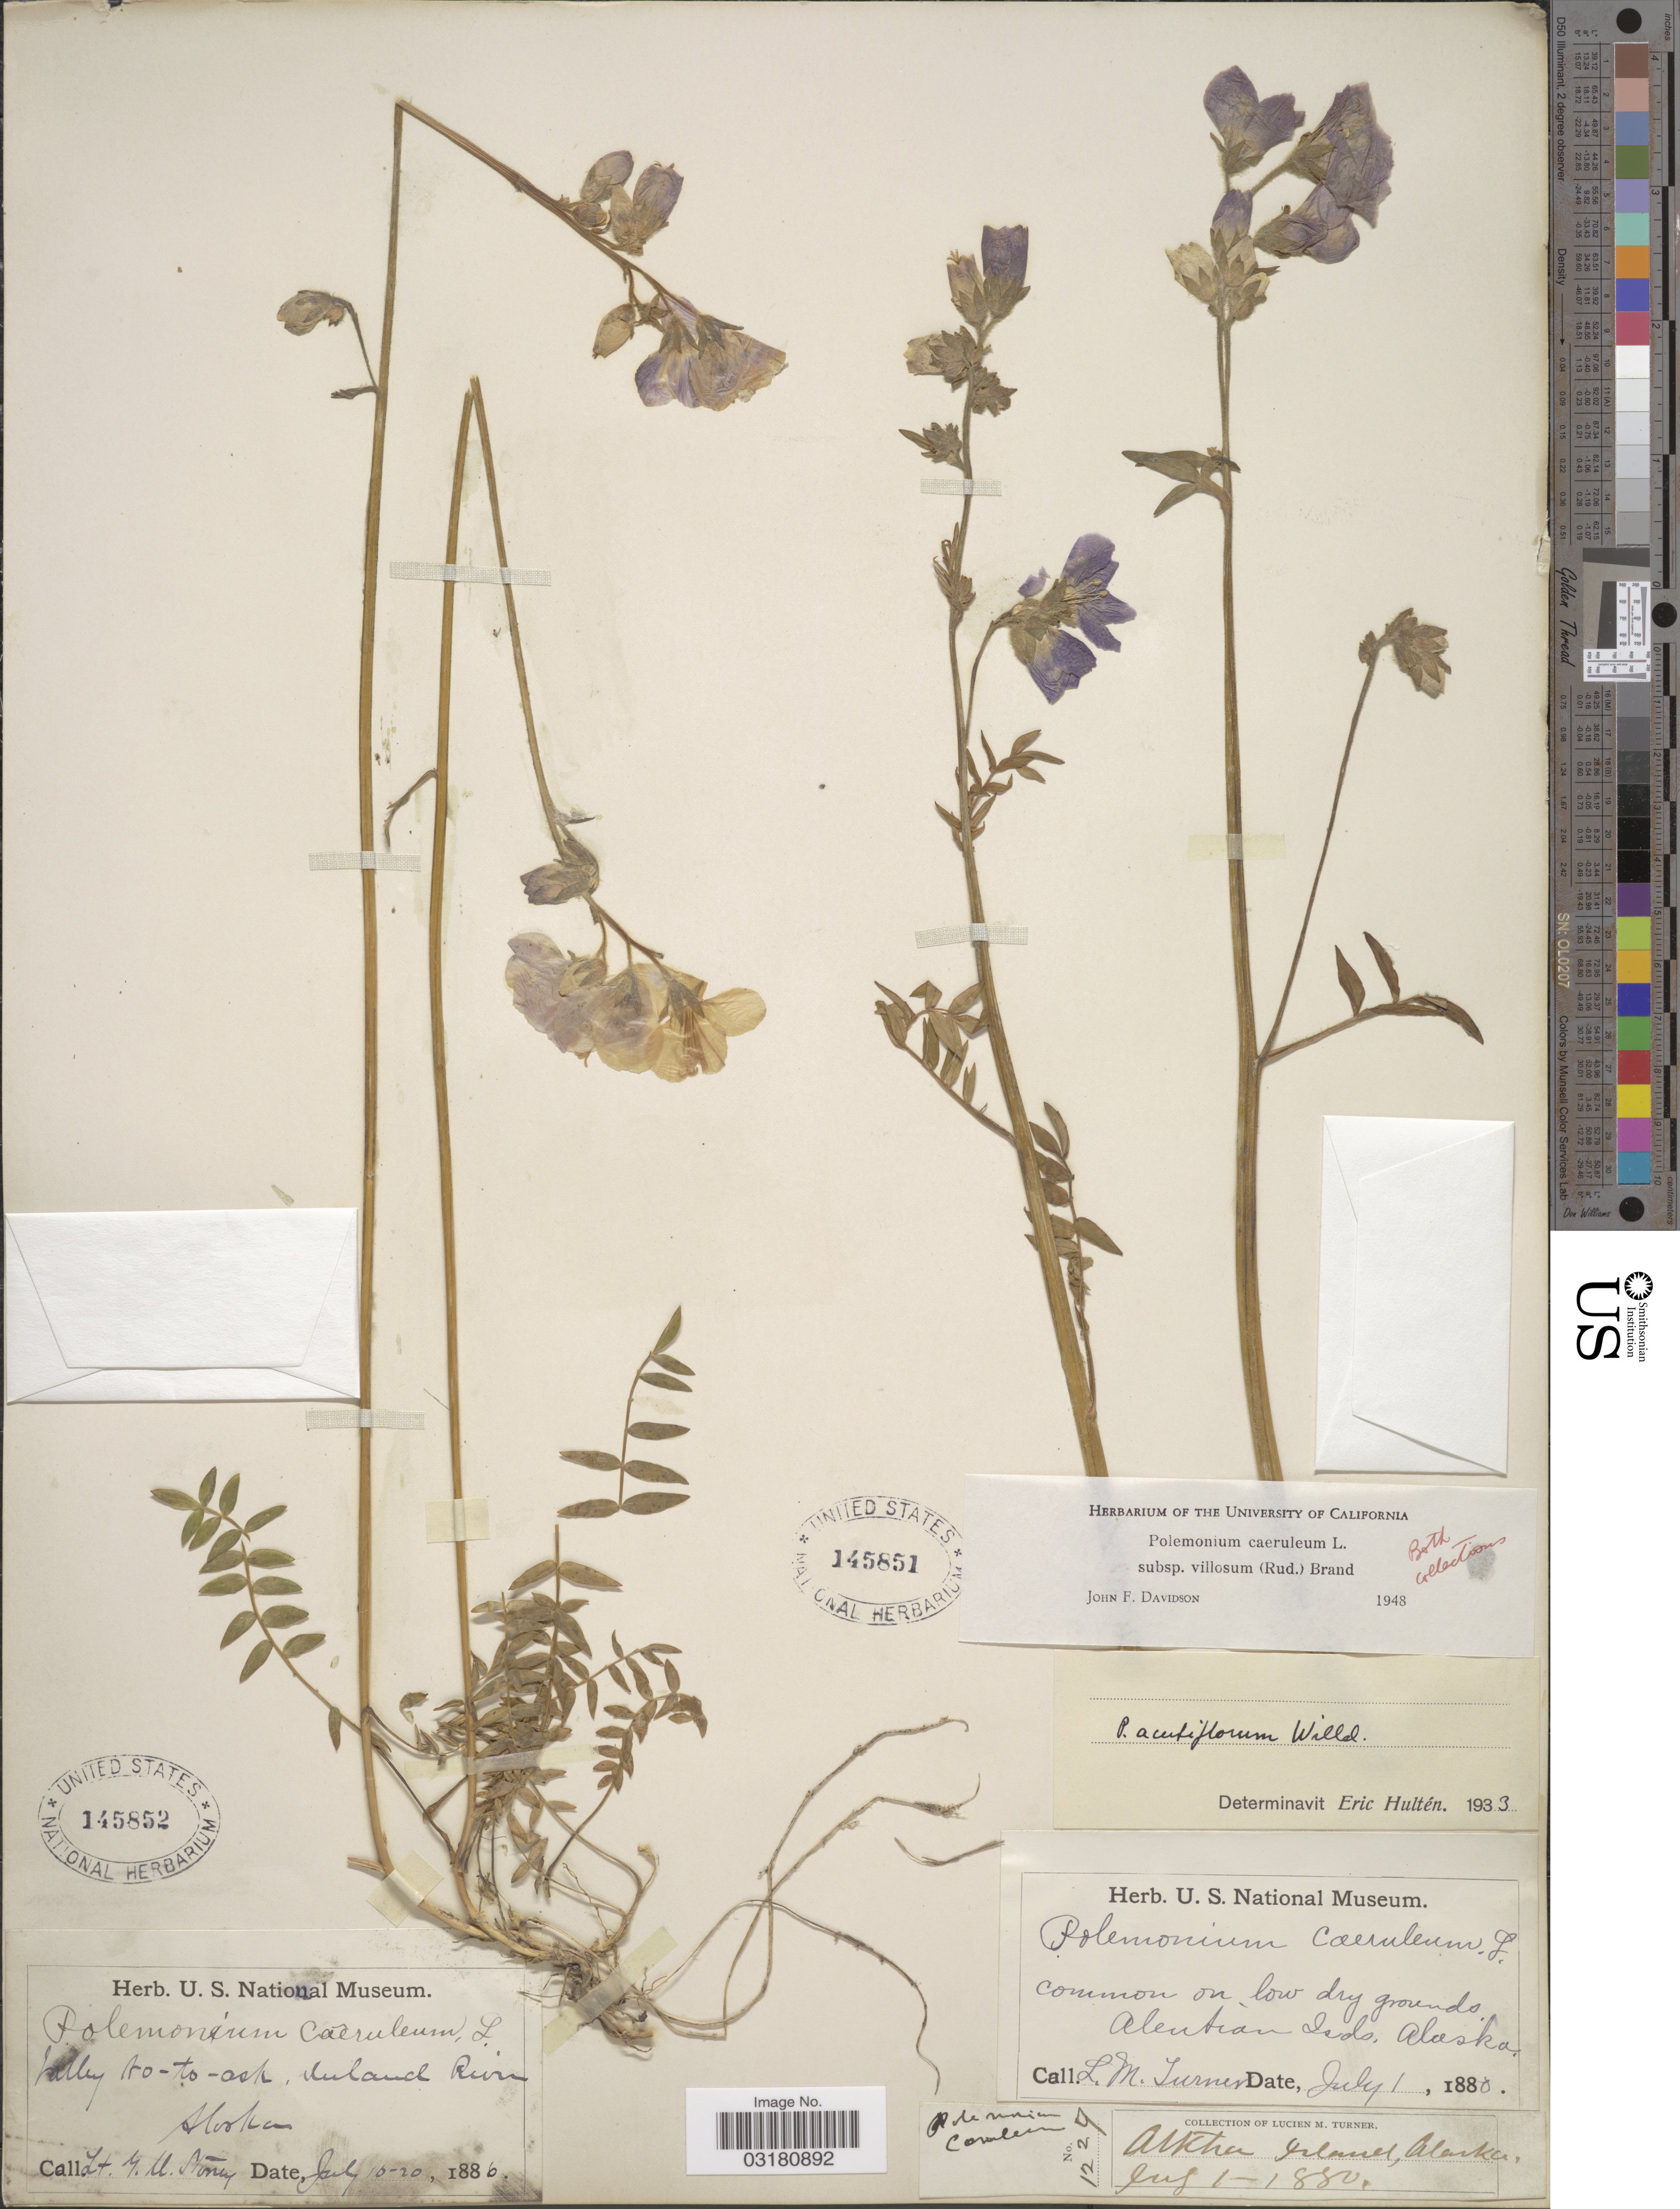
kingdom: Plantae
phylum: Tracheophyta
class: Magnoliopsida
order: Ericales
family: Polemoniaceae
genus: Polemonium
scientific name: Polemonium caeruleum subsp. villosum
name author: (Rudolph ex Georgi) Brand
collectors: G. Stoney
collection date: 1886-07-10/1886-07-20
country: United States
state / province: Alaska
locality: Valley No-to-ark. Inland River.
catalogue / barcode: US 145852-2